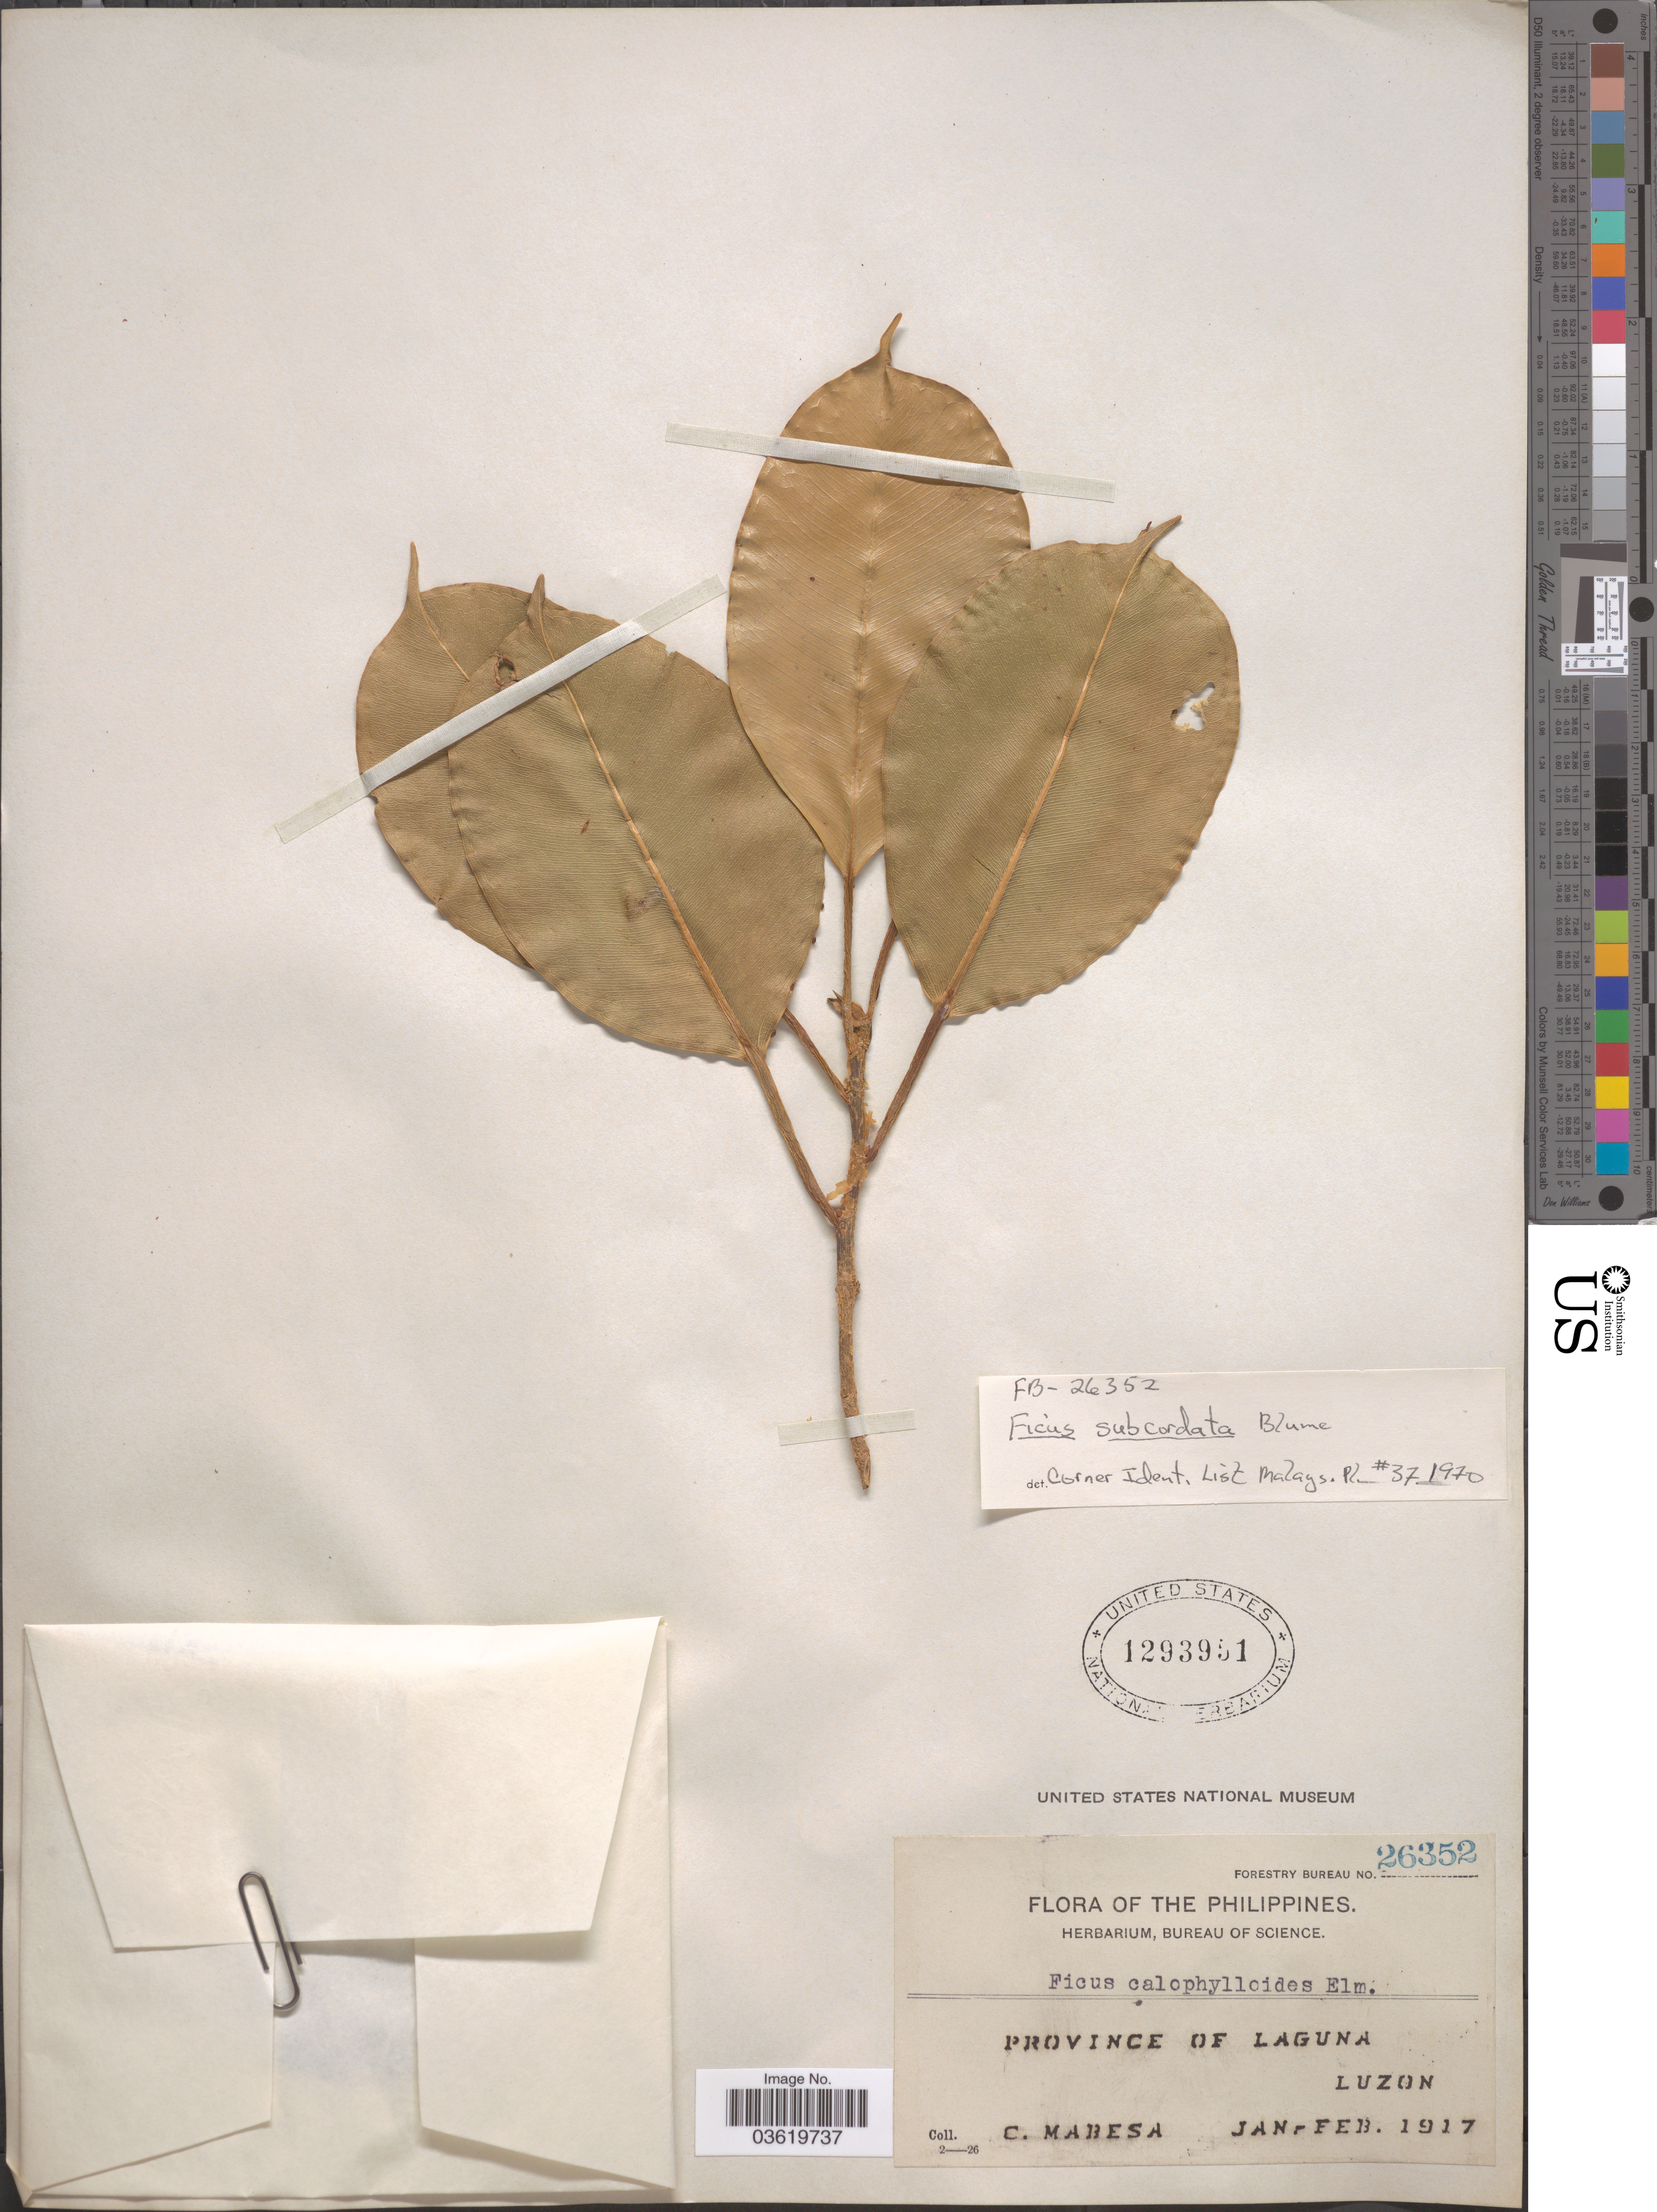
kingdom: Plantae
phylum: Tracheophyta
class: Magnoliopsida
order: Rosales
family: Moraceae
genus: Ficus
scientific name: Ficus subcordata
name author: Blume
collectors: C. Mabesa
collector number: Forestry Bureau 26352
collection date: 1917-01/1917-02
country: Philippines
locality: Province of Laguna. Luzon.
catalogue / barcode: US 1293951